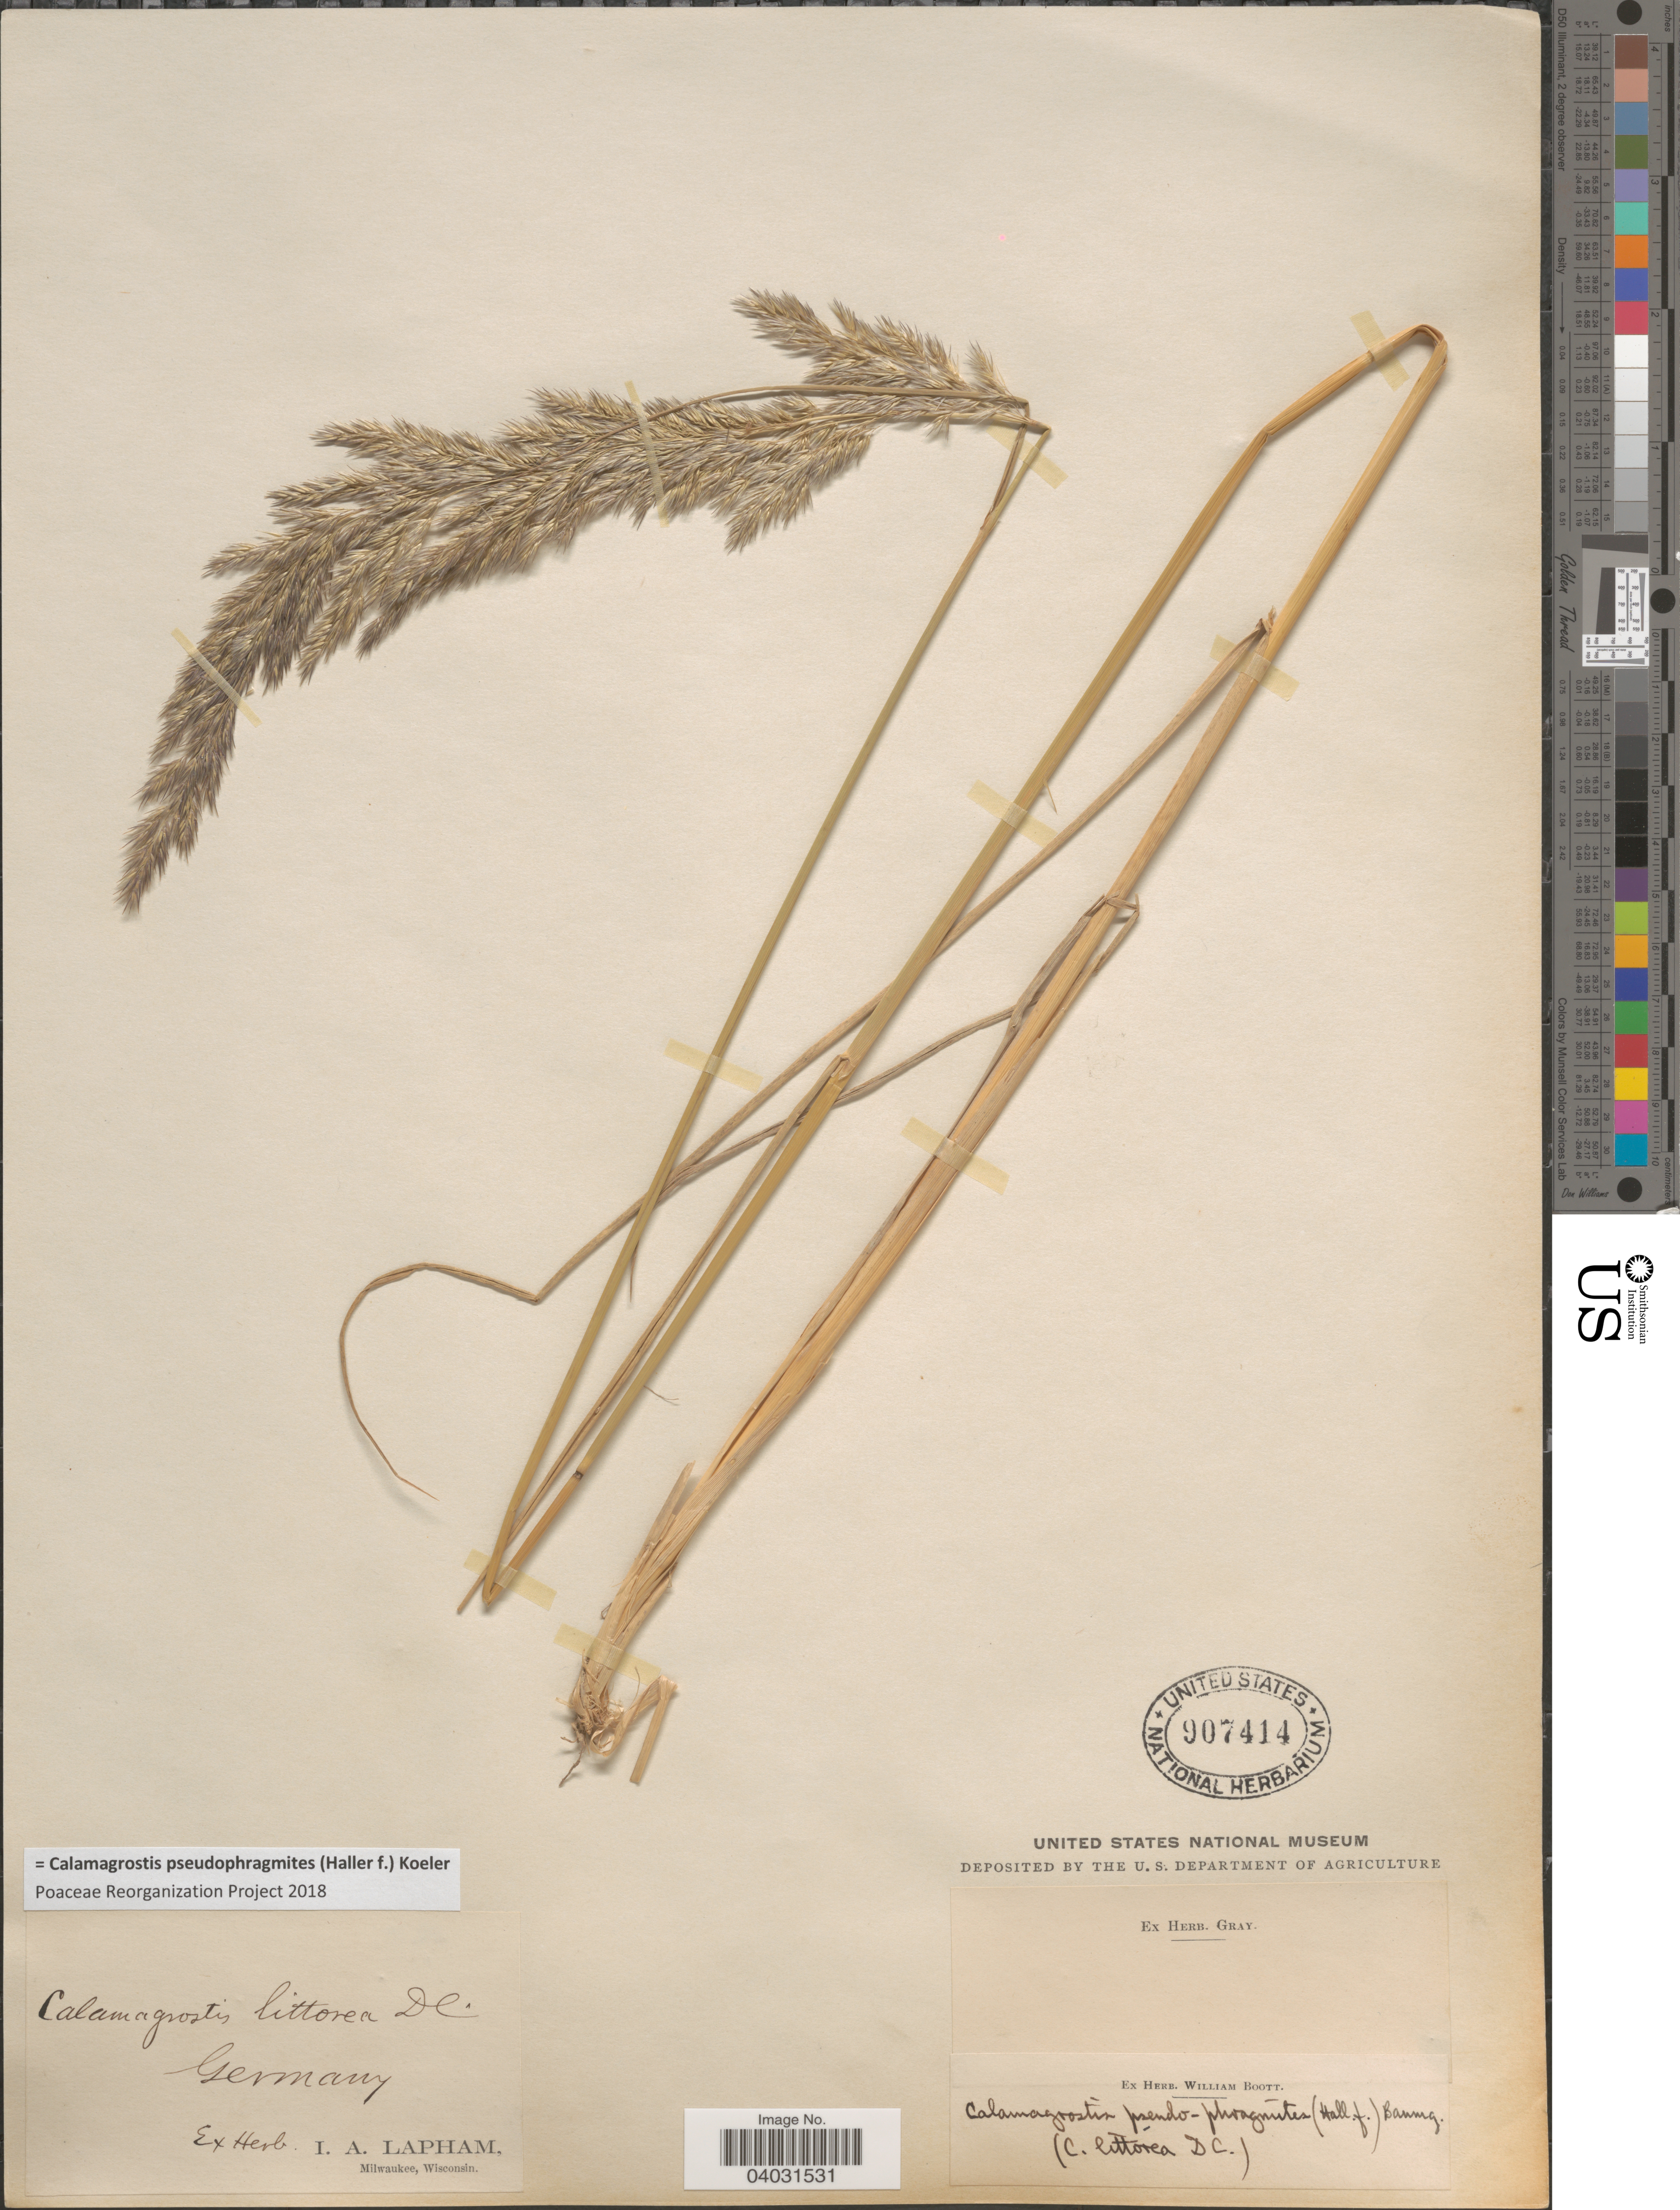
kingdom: Plantae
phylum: Tracheophyta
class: Liliopsida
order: Poales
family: Poaceae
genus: Calamagrostis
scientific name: Calamagrostis pseudophragmites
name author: (Haller f.) Koeler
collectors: Ex Herb. I. A. Lapham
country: Germany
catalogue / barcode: US 907414